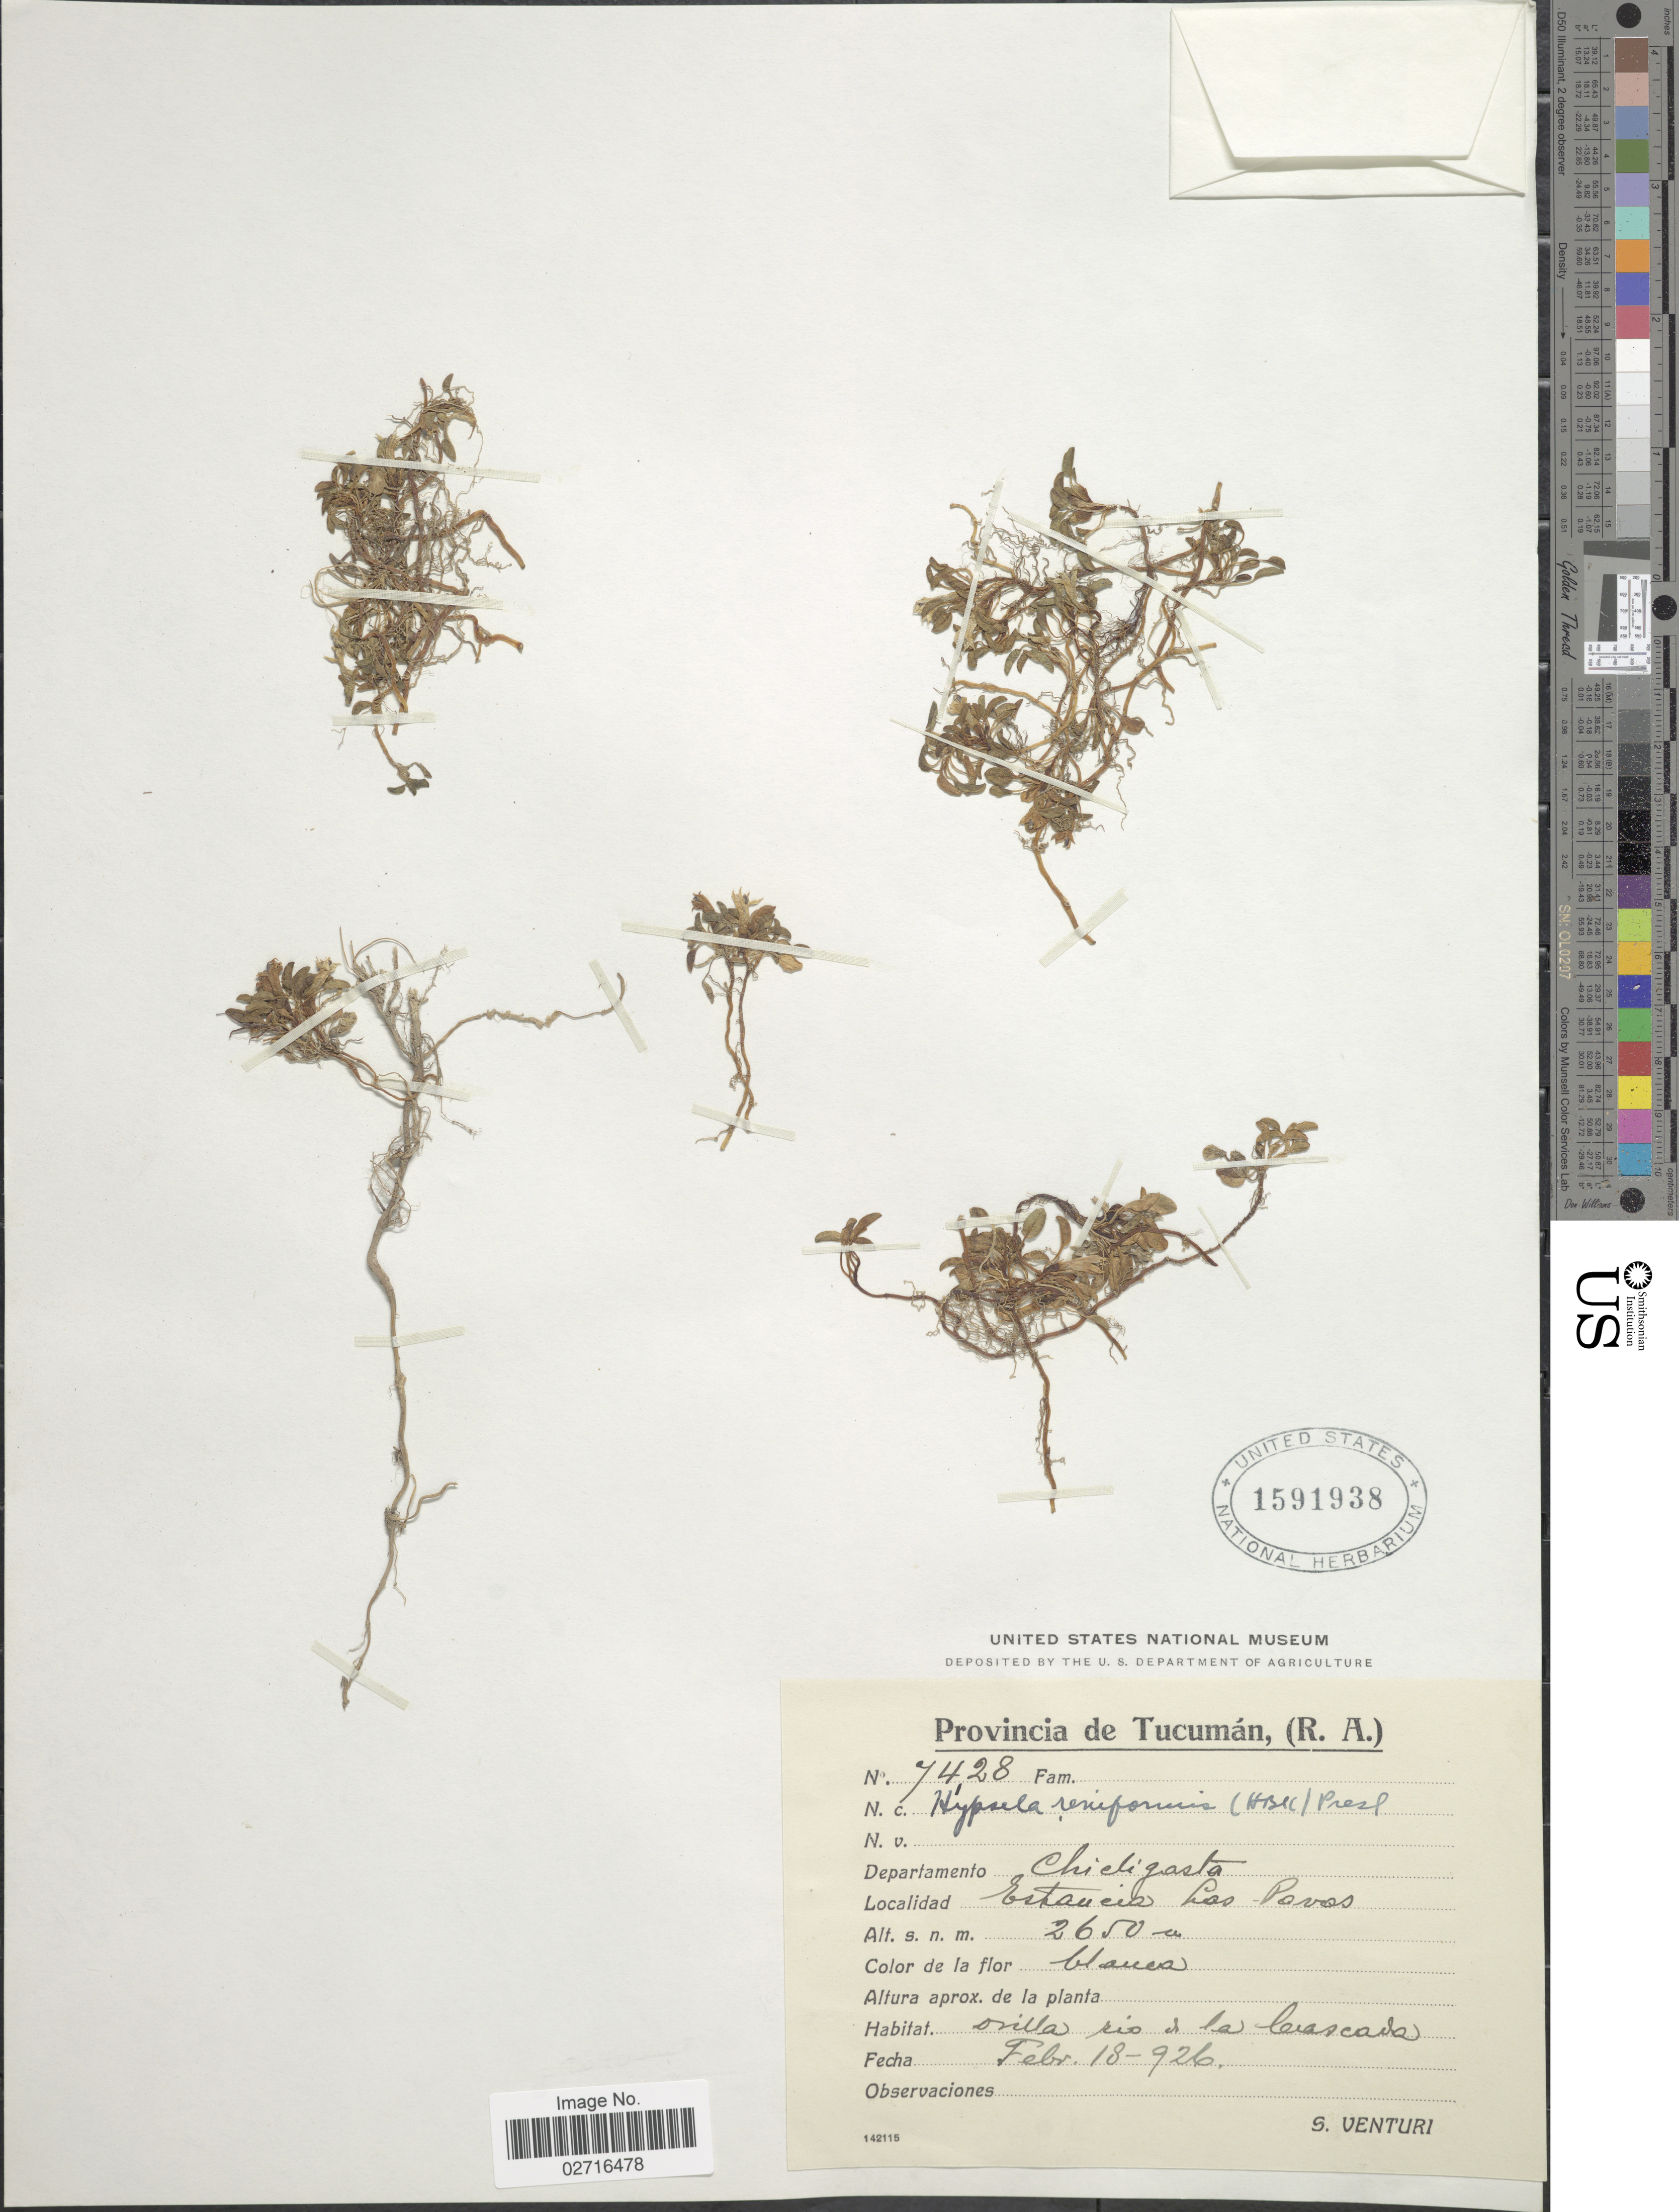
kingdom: Plantae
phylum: Tracheophyta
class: Magnoliopsida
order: Asterales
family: Campanulaceae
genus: Hypsela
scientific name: Hypsela reniformis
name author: (Kunth) C. Presl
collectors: S. Venturi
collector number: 7428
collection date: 1926-02-18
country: Argentina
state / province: Tucuman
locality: Provincia de Tucuman, (R.A.), Departamento Chicligasta, Estancia Las Pavas, orilla rio de la Cascada.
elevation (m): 2650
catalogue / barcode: US 1591938